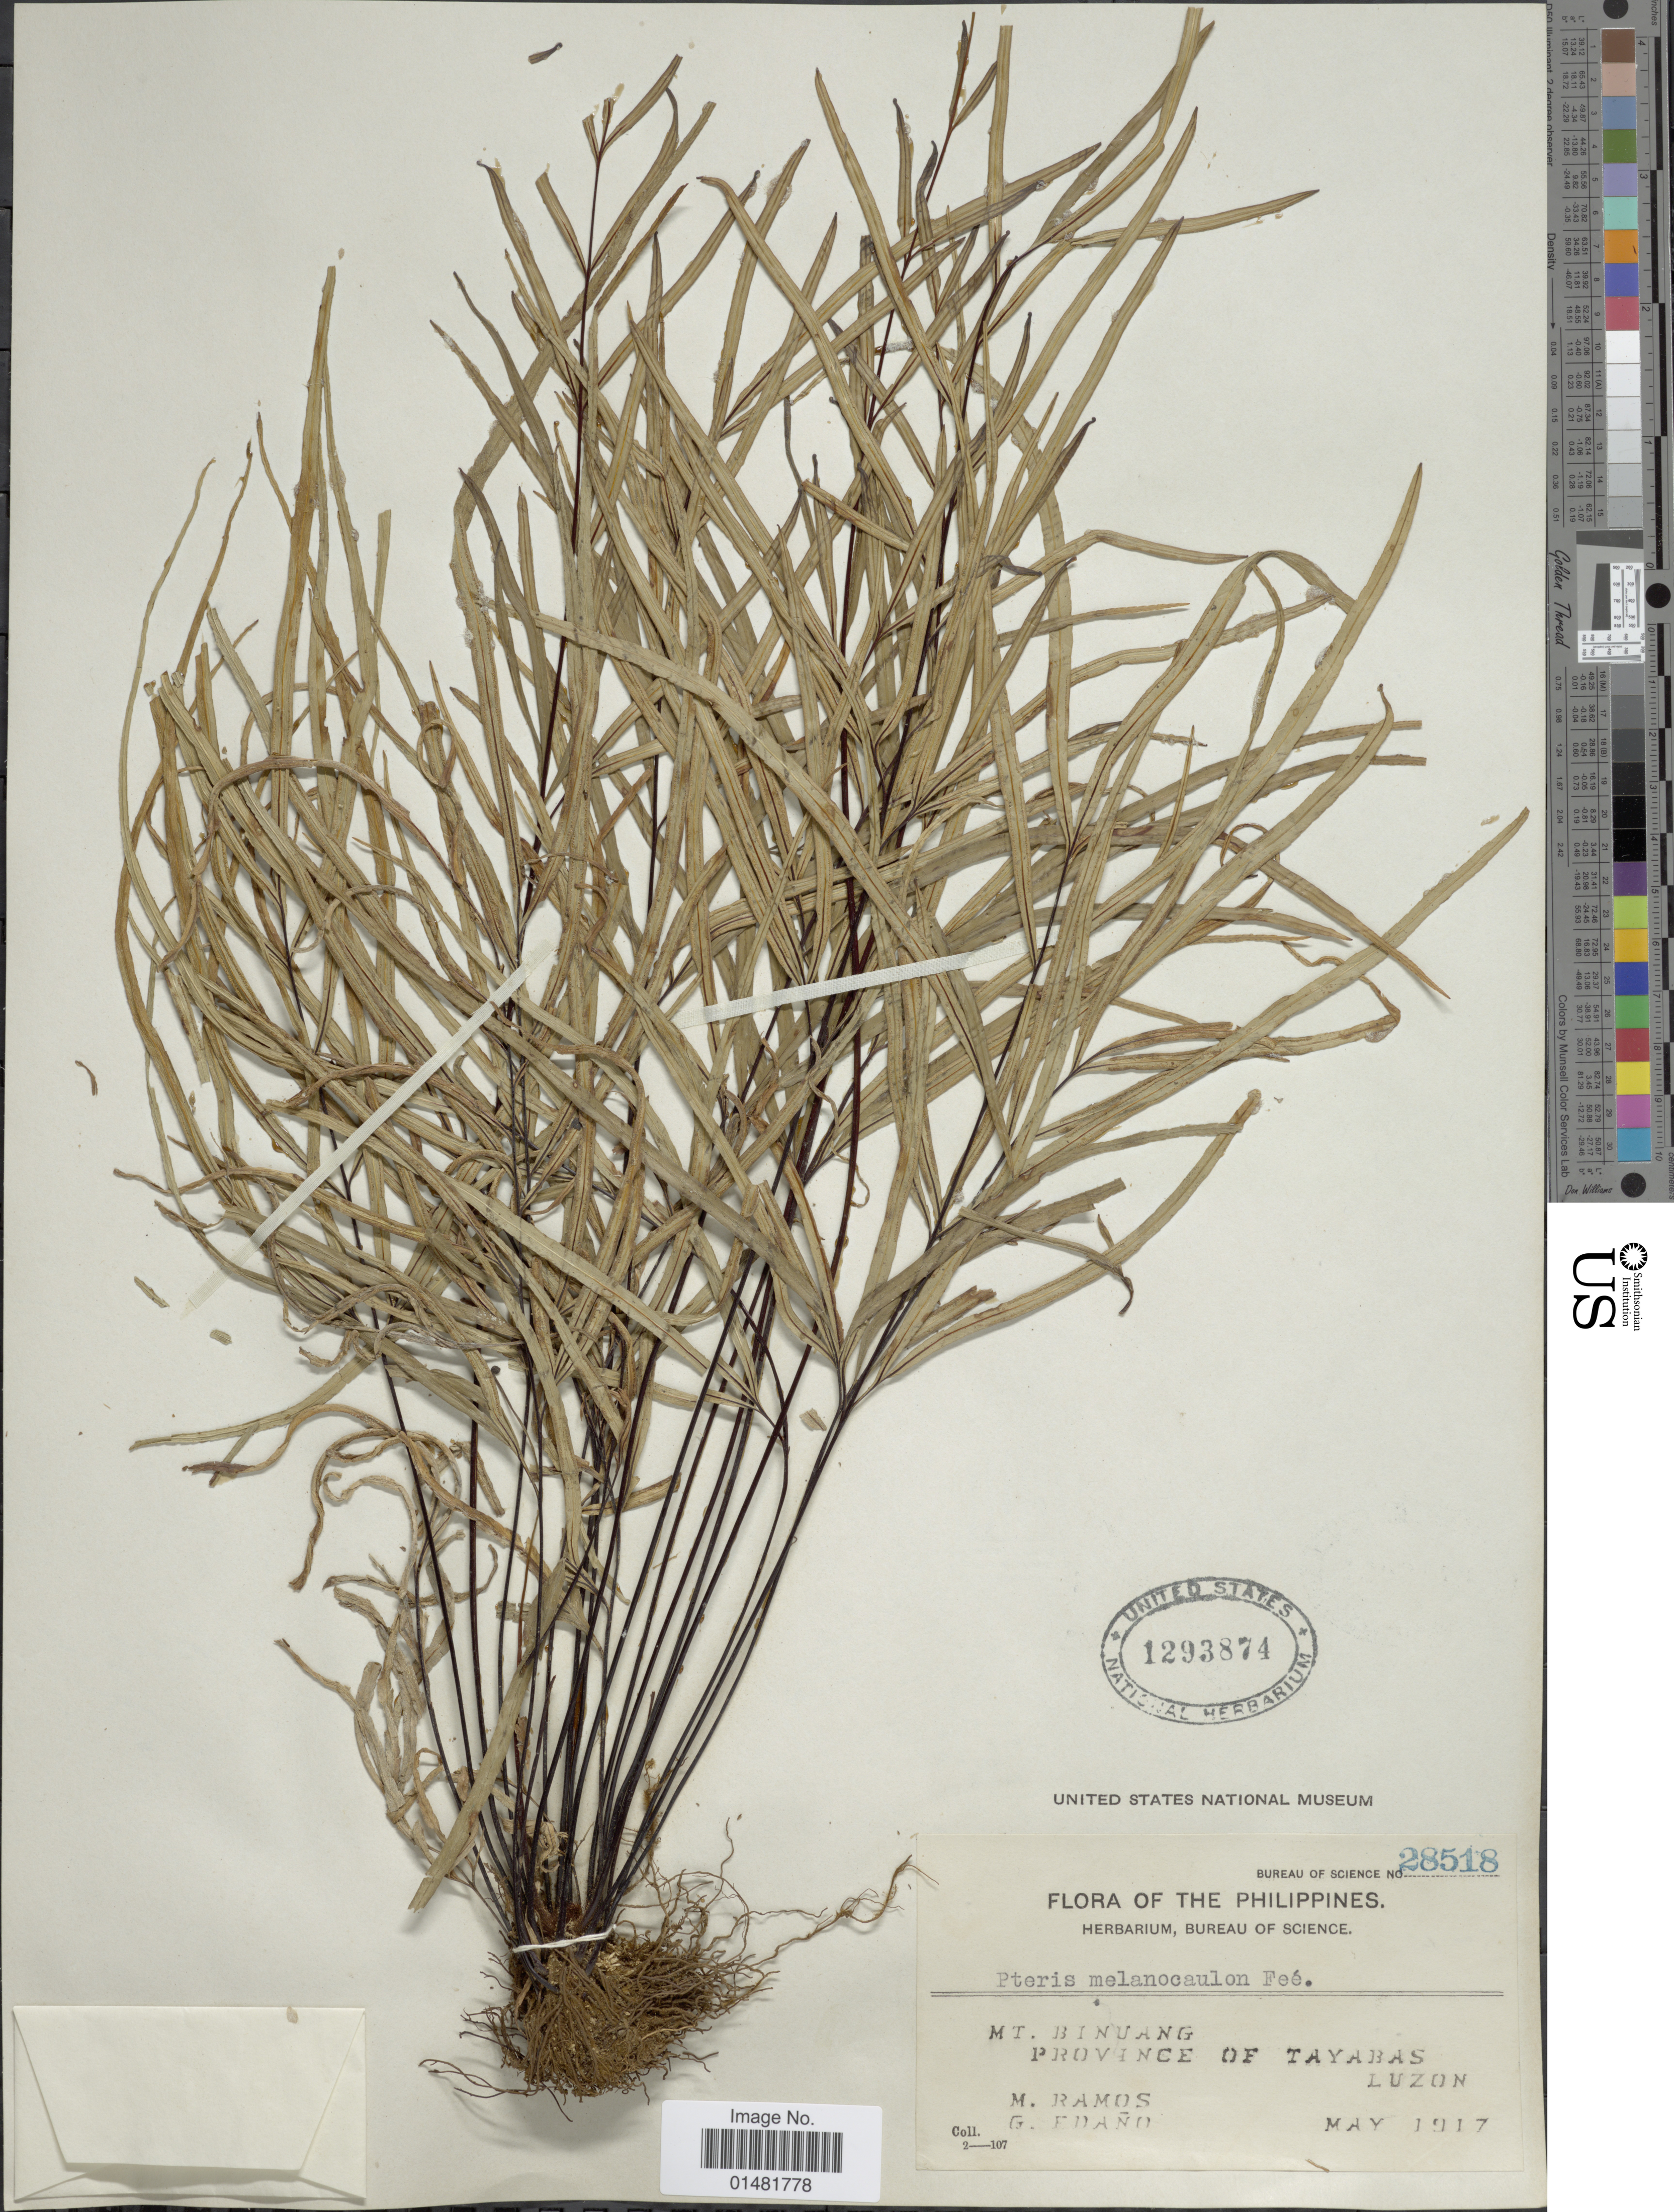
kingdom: Plantae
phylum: Tracheophyta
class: Polypodiopsida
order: Polypodiales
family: Pteridaceae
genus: Pteris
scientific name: Pteris melanocaulon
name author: Fée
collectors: M. Ramos & G. Edaño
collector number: Bureau of Science 28518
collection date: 1917-05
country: Philippines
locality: Mt. Binuang, Province of Tayabas, Luzon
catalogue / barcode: US 1293874